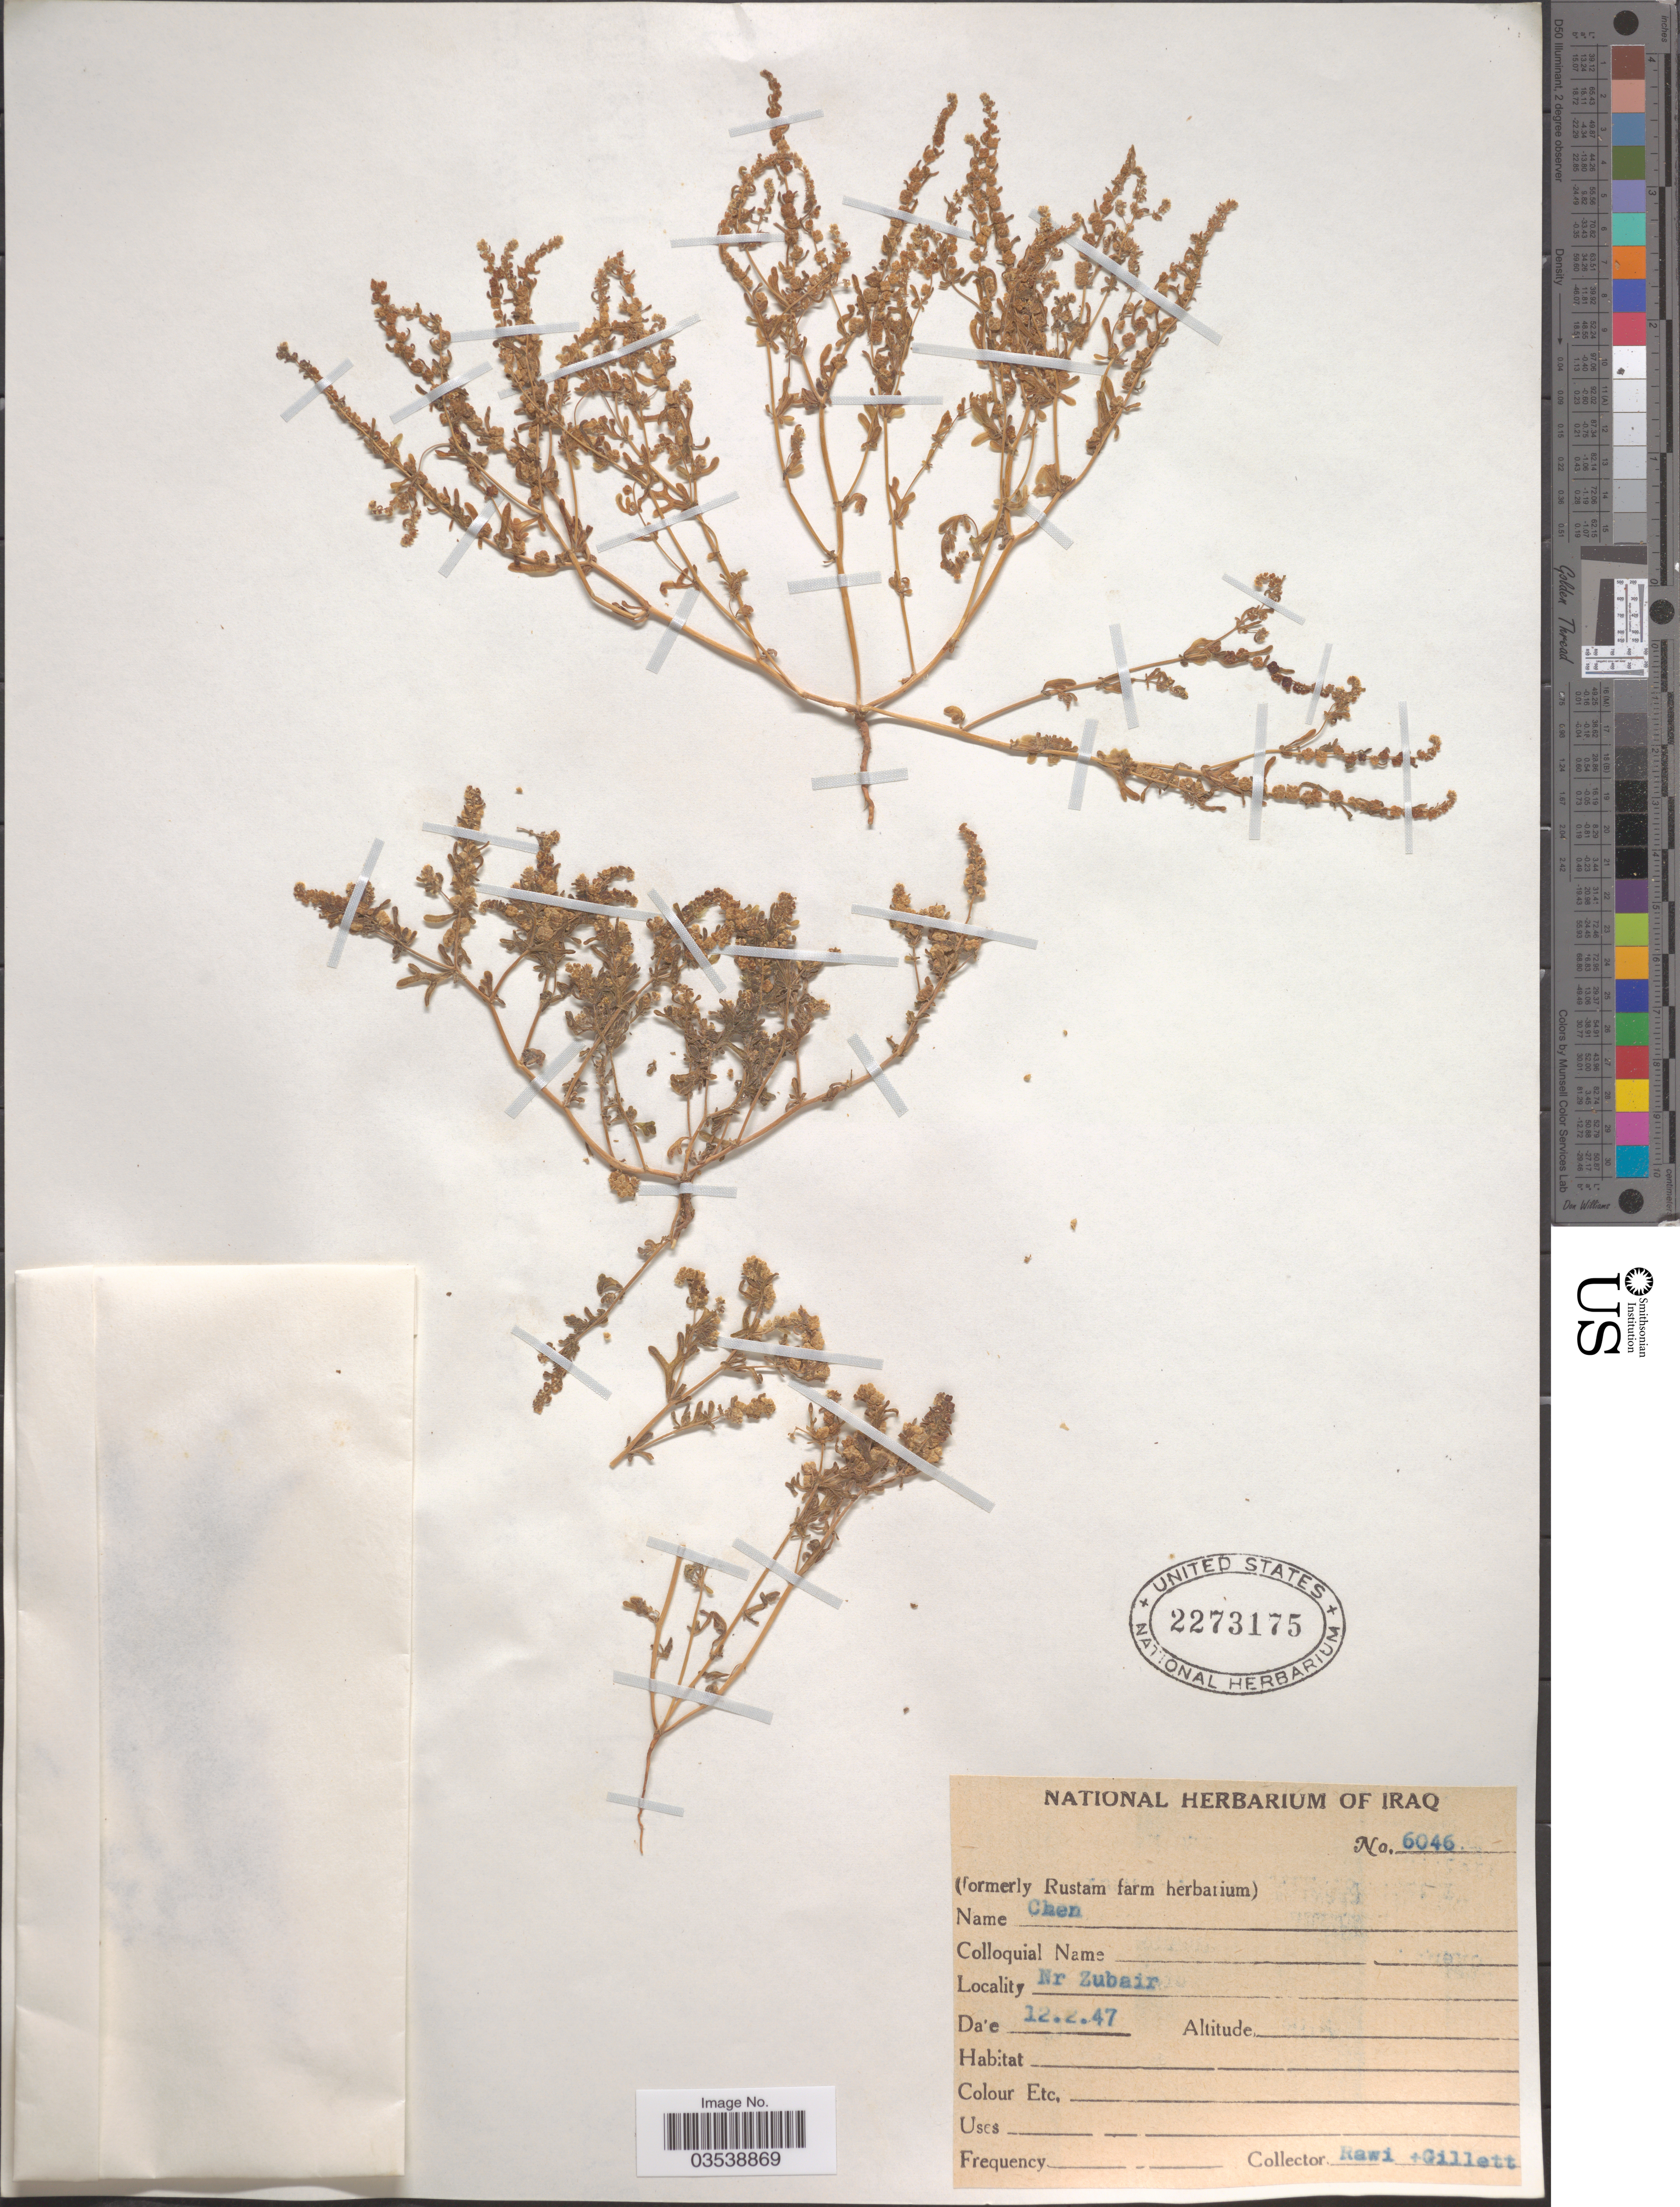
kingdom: Plantae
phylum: Tracheophyta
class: Magnoliopsida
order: Caryophyllales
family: Amaranthaceae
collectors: -. Rawi & Gillett, --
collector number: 6046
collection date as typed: Transcribed d/m/y: 12/2/47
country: Iraq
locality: Nr Zubair.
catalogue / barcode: US 2273175